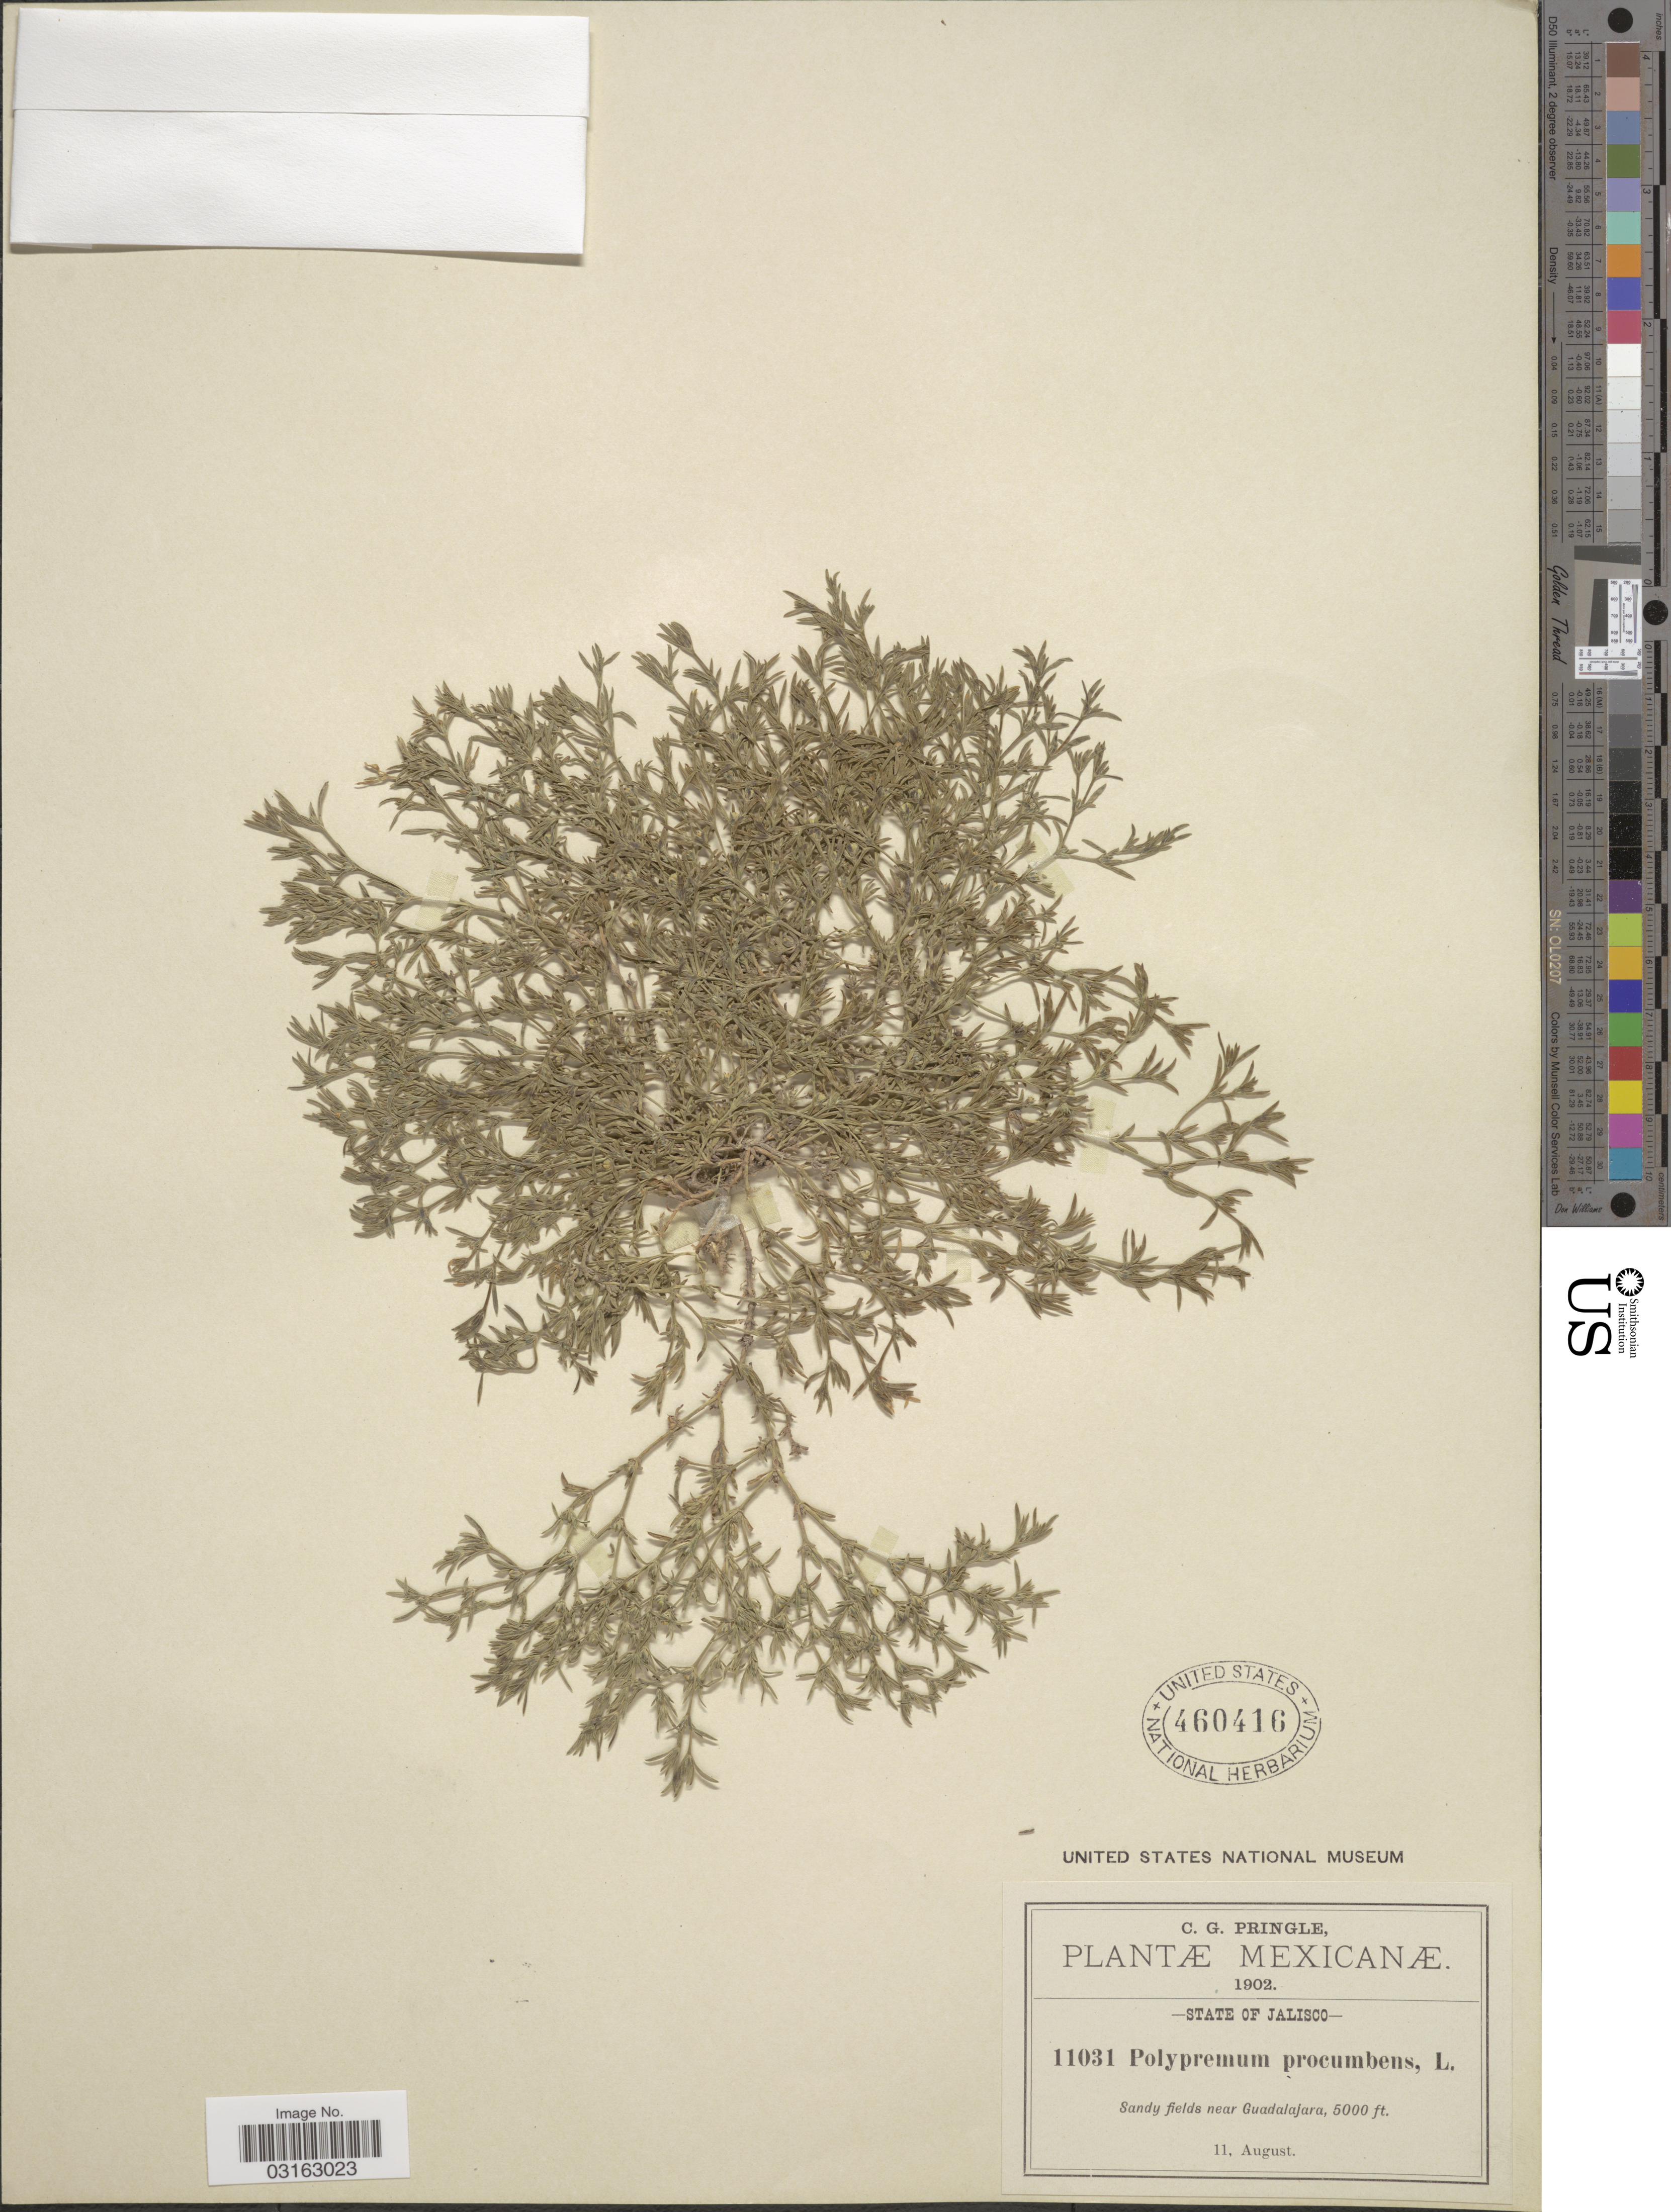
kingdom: Plantae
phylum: Tracheophyta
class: Magnoliopsida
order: Lamiales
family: Tetrachondraceae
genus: Polypremum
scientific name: Polypremum procumbens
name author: L.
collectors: C. G. Pringle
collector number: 11031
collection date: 1902-08-11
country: Mexico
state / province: Jalisco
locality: Sandy fields near Guadalajara.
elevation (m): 1524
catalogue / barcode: US 460416